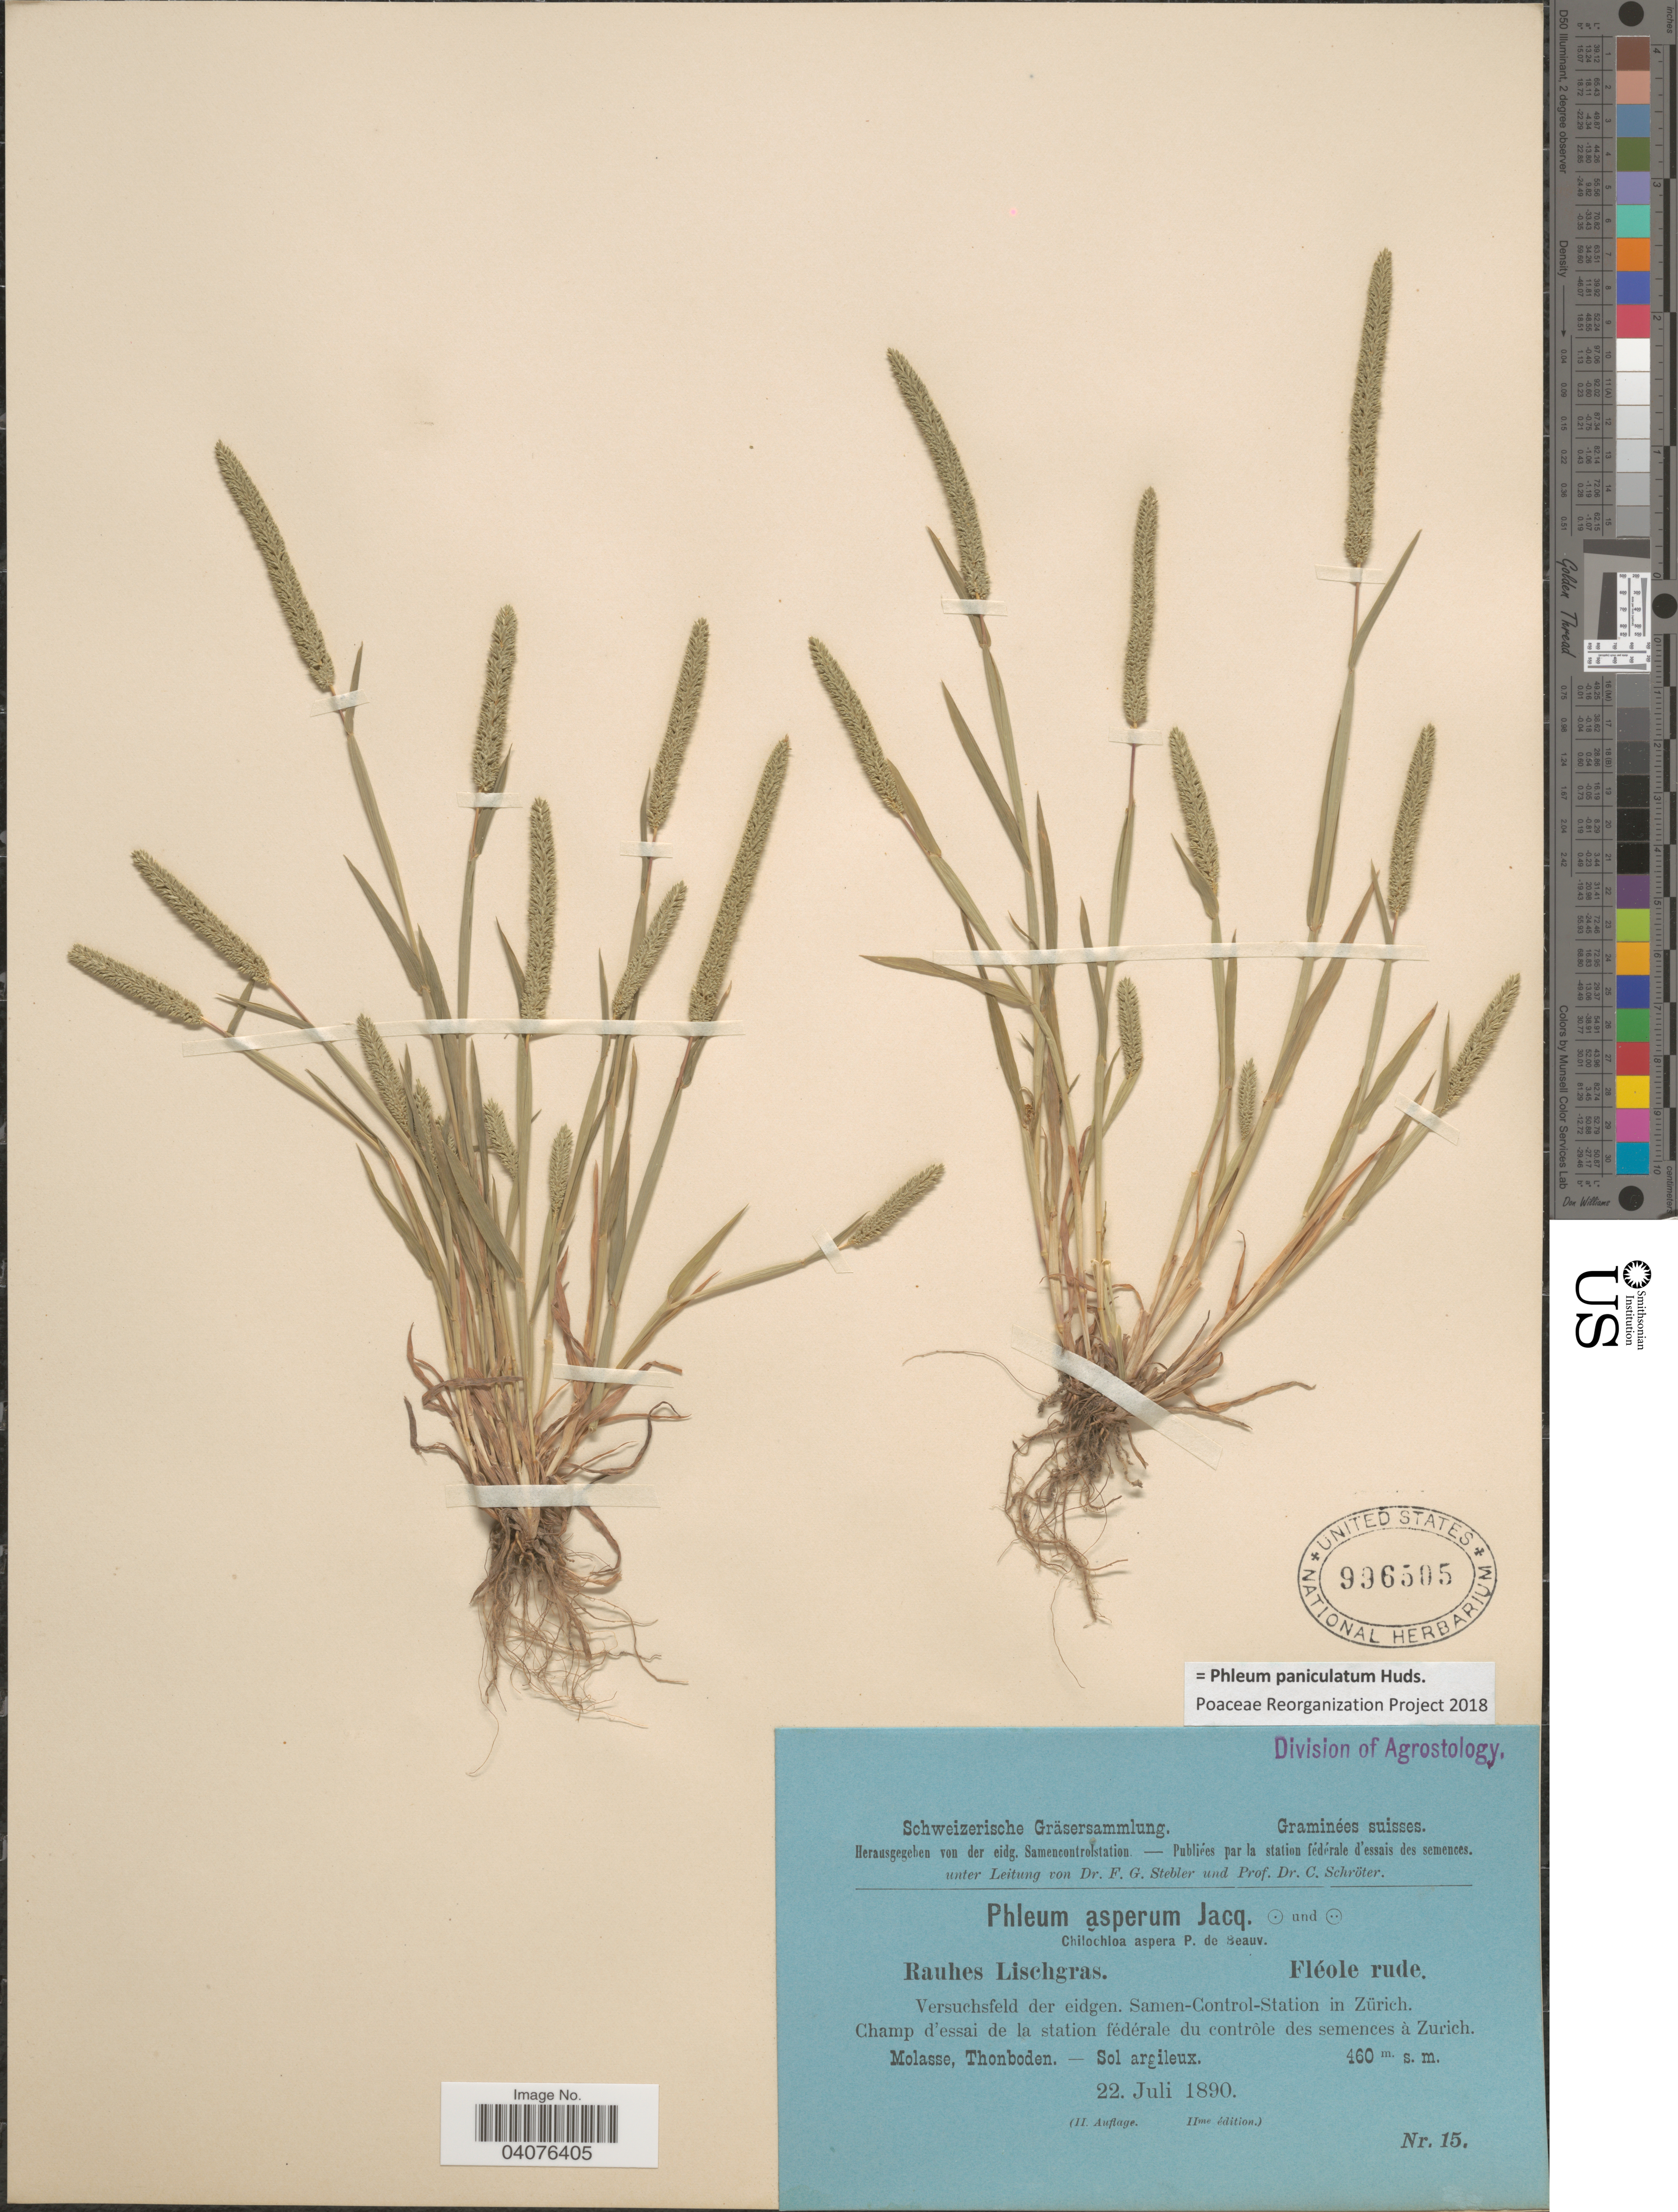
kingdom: Plantae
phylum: Tracheophyta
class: Liliopsida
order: Poales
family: Poaceae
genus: Phleum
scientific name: Phleum paniculatum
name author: Huds.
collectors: Stebler, F.G. & Schröter, C.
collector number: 15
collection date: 1890-07-22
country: Switzerland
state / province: Zurich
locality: Suisses. Veruschfeld der eidgen. Samen-Control-Station in Zürich. Champ d'essai de la station fédérale du contrôle des semences à Zurich. Molasse, Thonboden.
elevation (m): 460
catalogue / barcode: US 996505